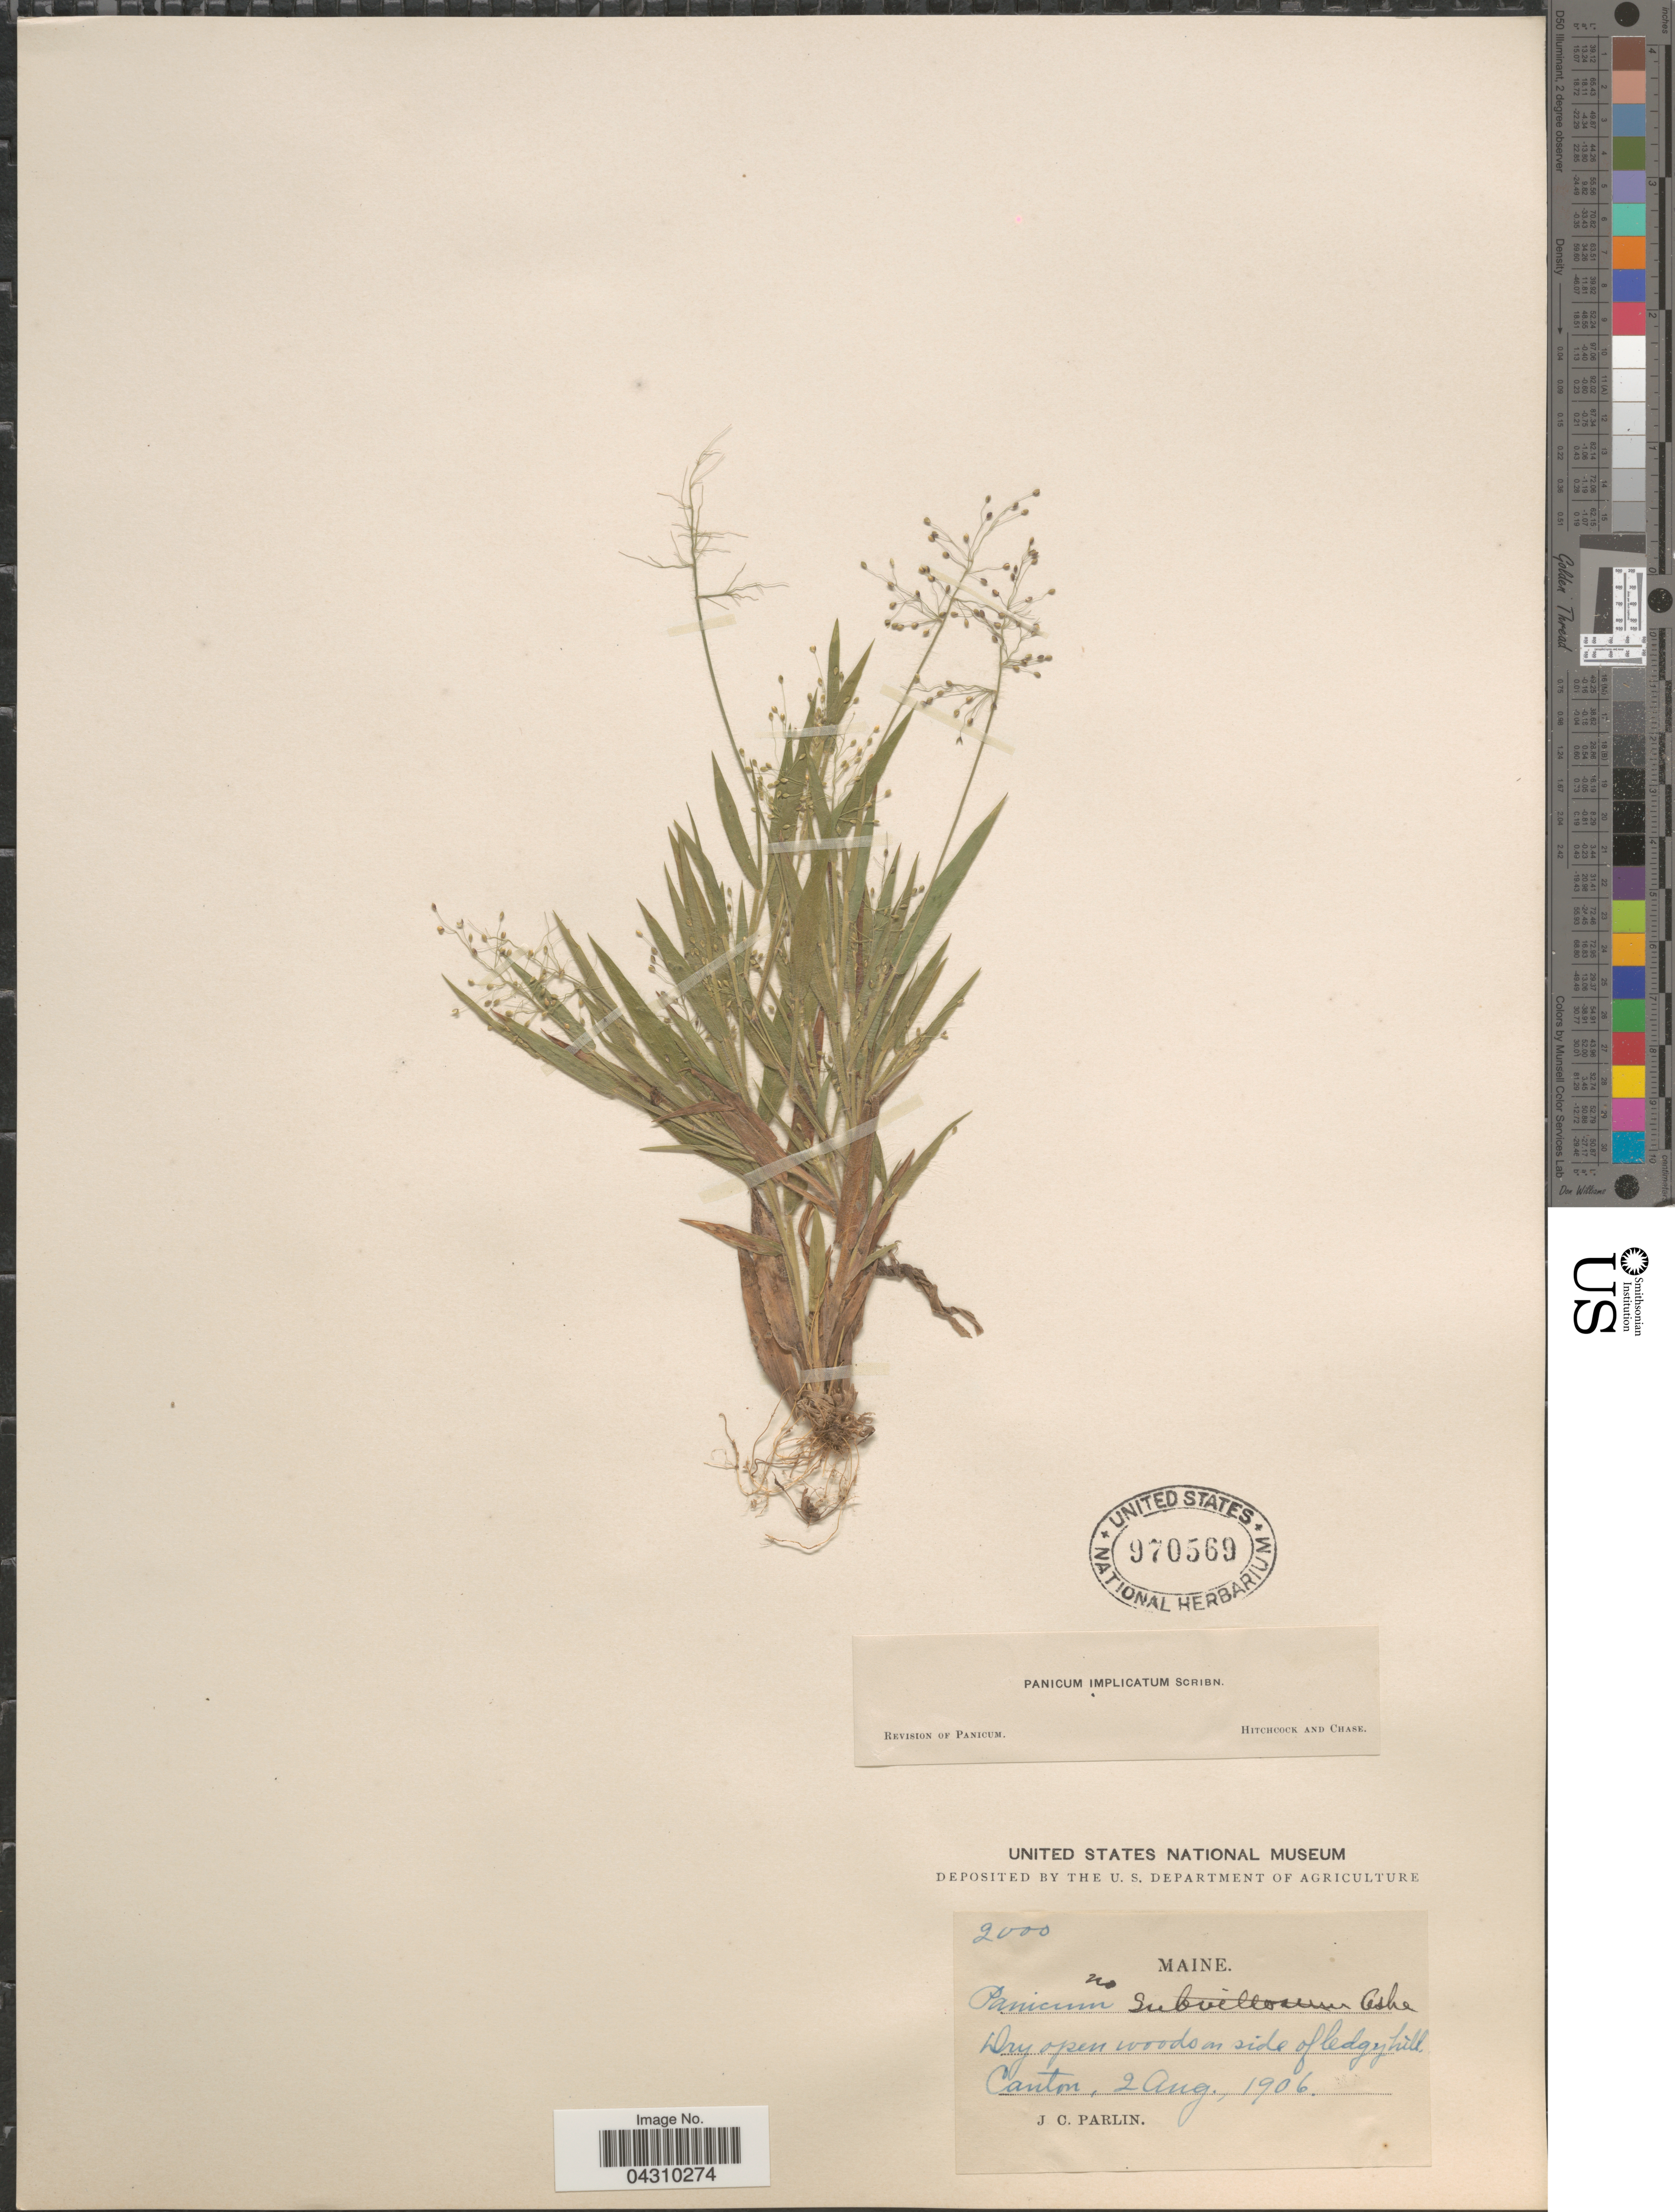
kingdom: Plantae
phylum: Tracheophyta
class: Liliopsida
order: Poales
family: Poaceae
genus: Dichanthelium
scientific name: Dichanthelium acuminatum var. acuminatum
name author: (Sw.) Gould & C.A. Clark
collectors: J. Parlin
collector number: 2000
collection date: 1906-08-02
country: United States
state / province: Maine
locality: Dry open woods on side of ledgy hill, Canton.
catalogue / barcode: US 970569